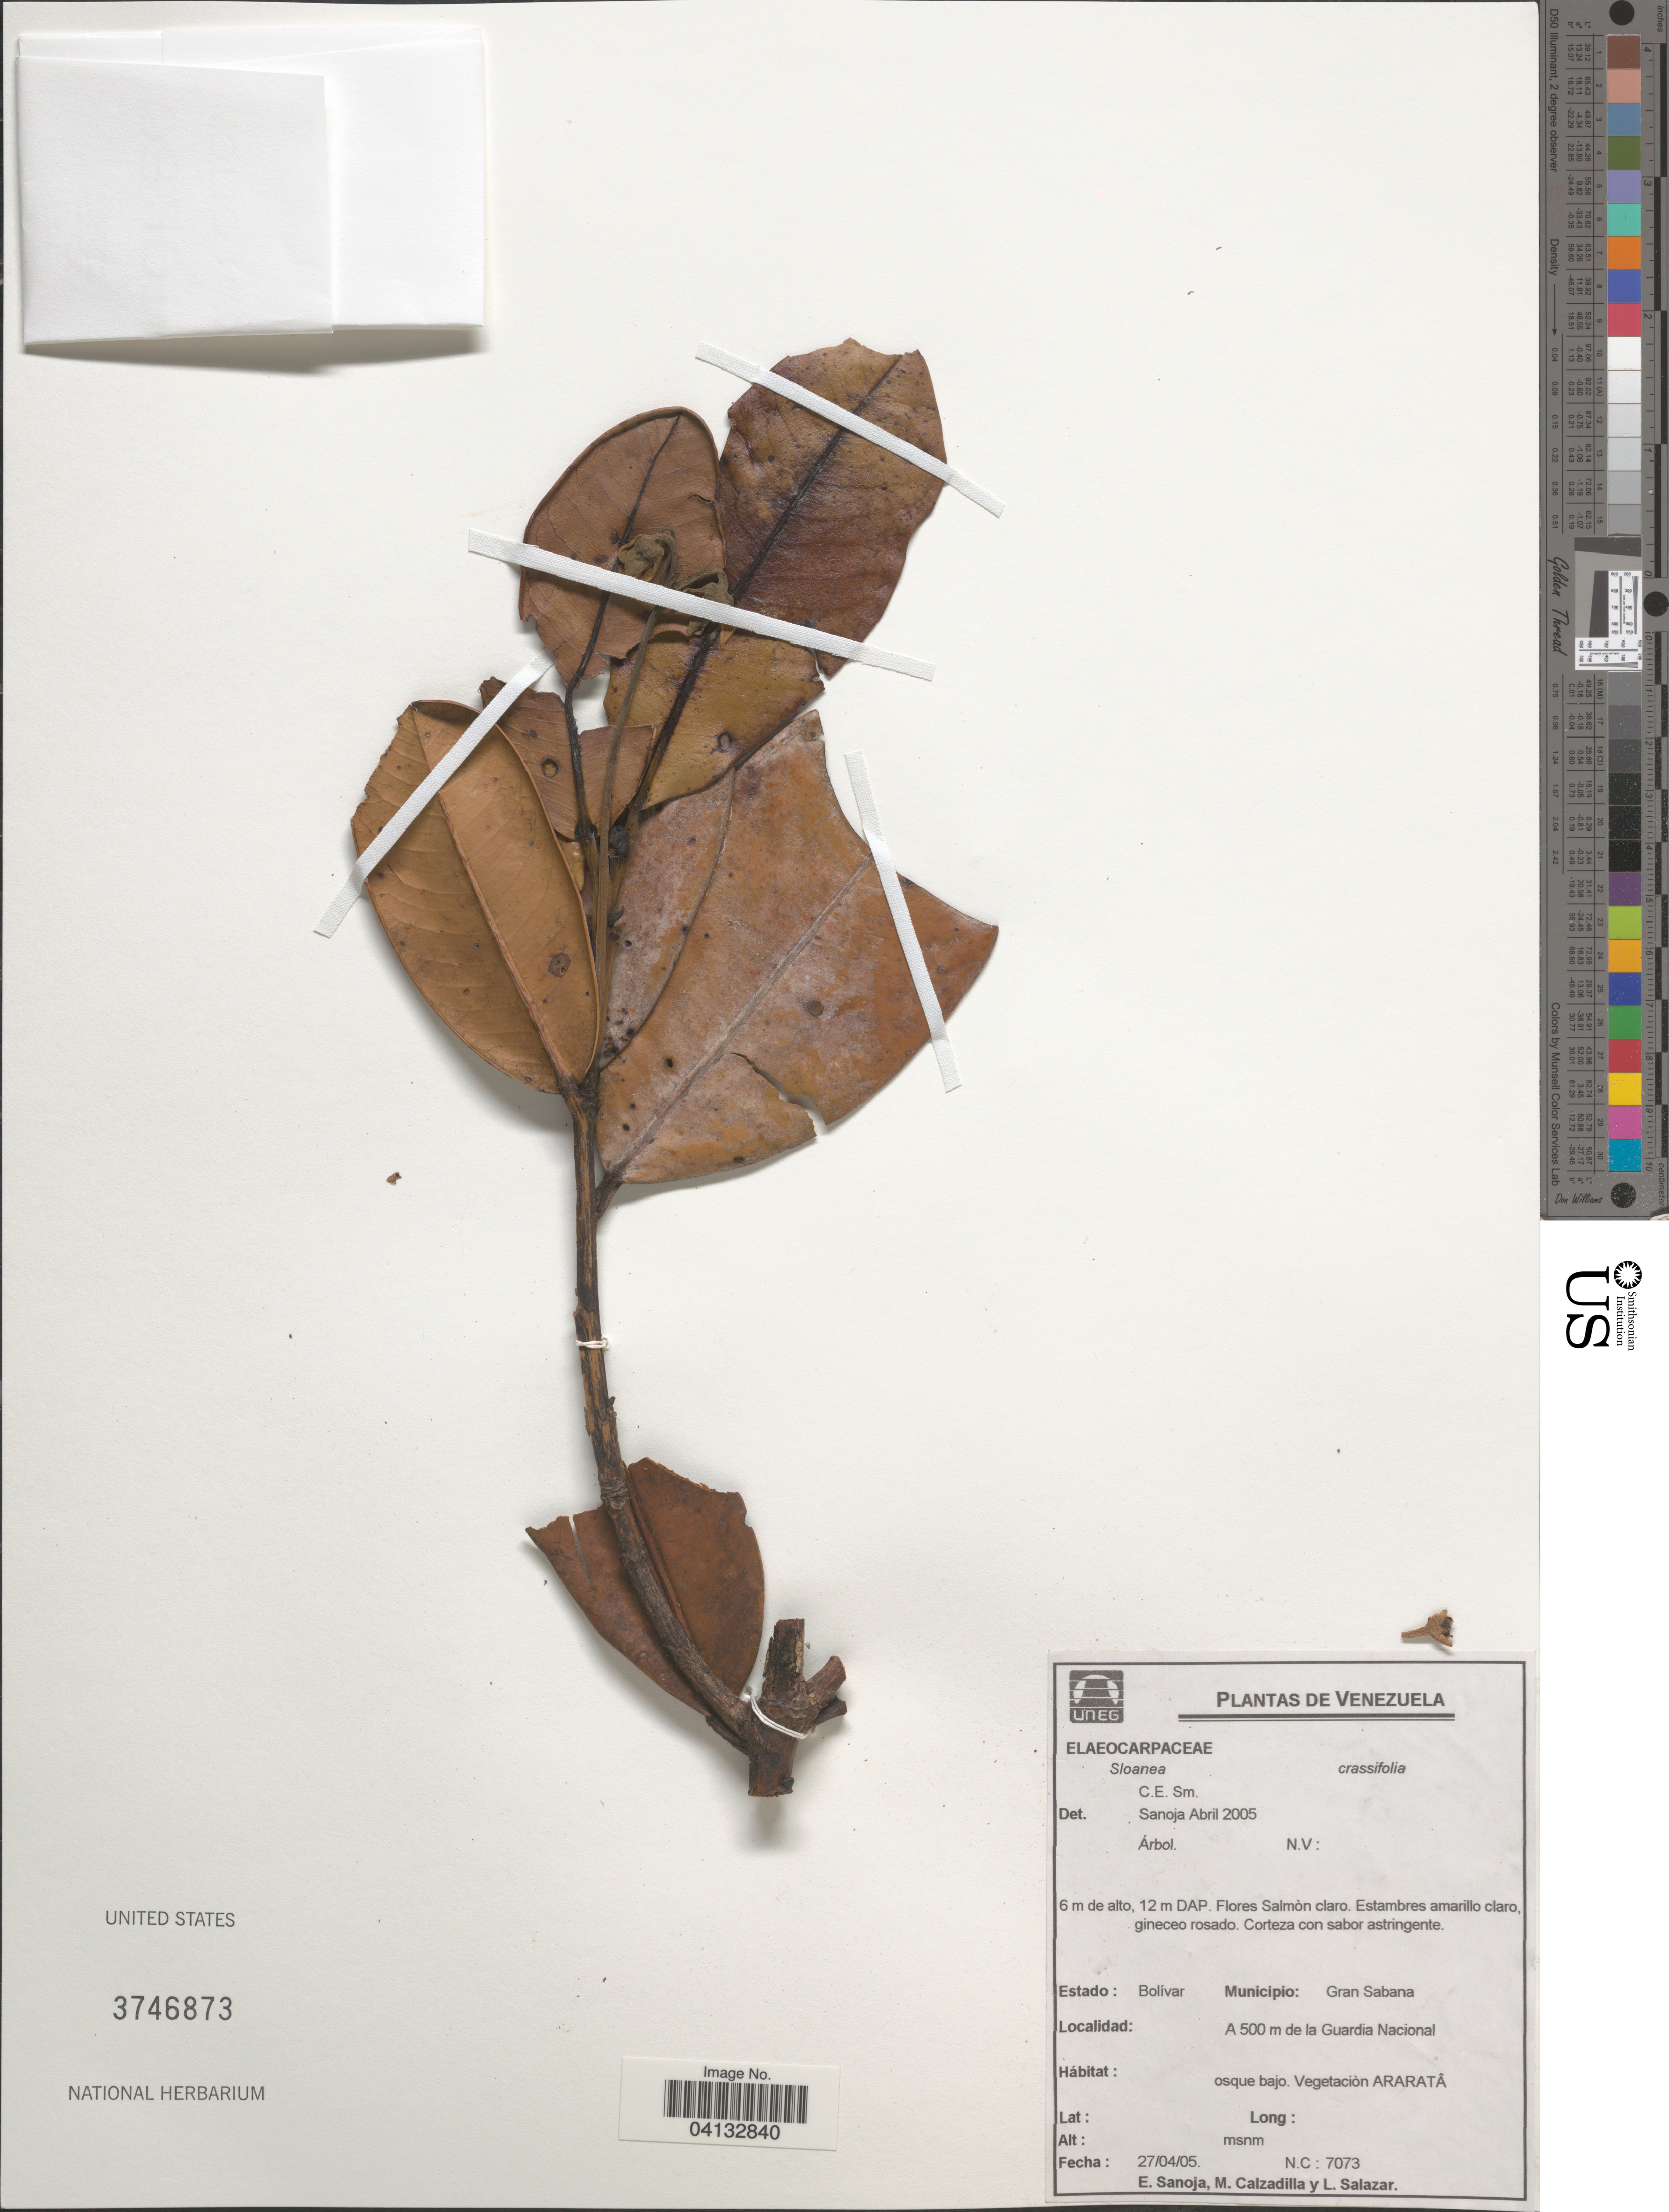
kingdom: Plantae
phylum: Tracheophyta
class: Magnoliopsida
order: Oxalidales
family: Elaeocarpaceae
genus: Sloanea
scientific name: Sloanea crassifolia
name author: Earle Sm.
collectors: E. Sanoja, M. Calzadilla & L. Salazar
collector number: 7073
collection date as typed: Transcribed d/m/y: 24/4/5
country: Venezuela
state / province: Bolivar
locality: Municipio: Gran Sabana. A 500 m de la Guardia Nacional.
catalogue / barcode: US 3746873